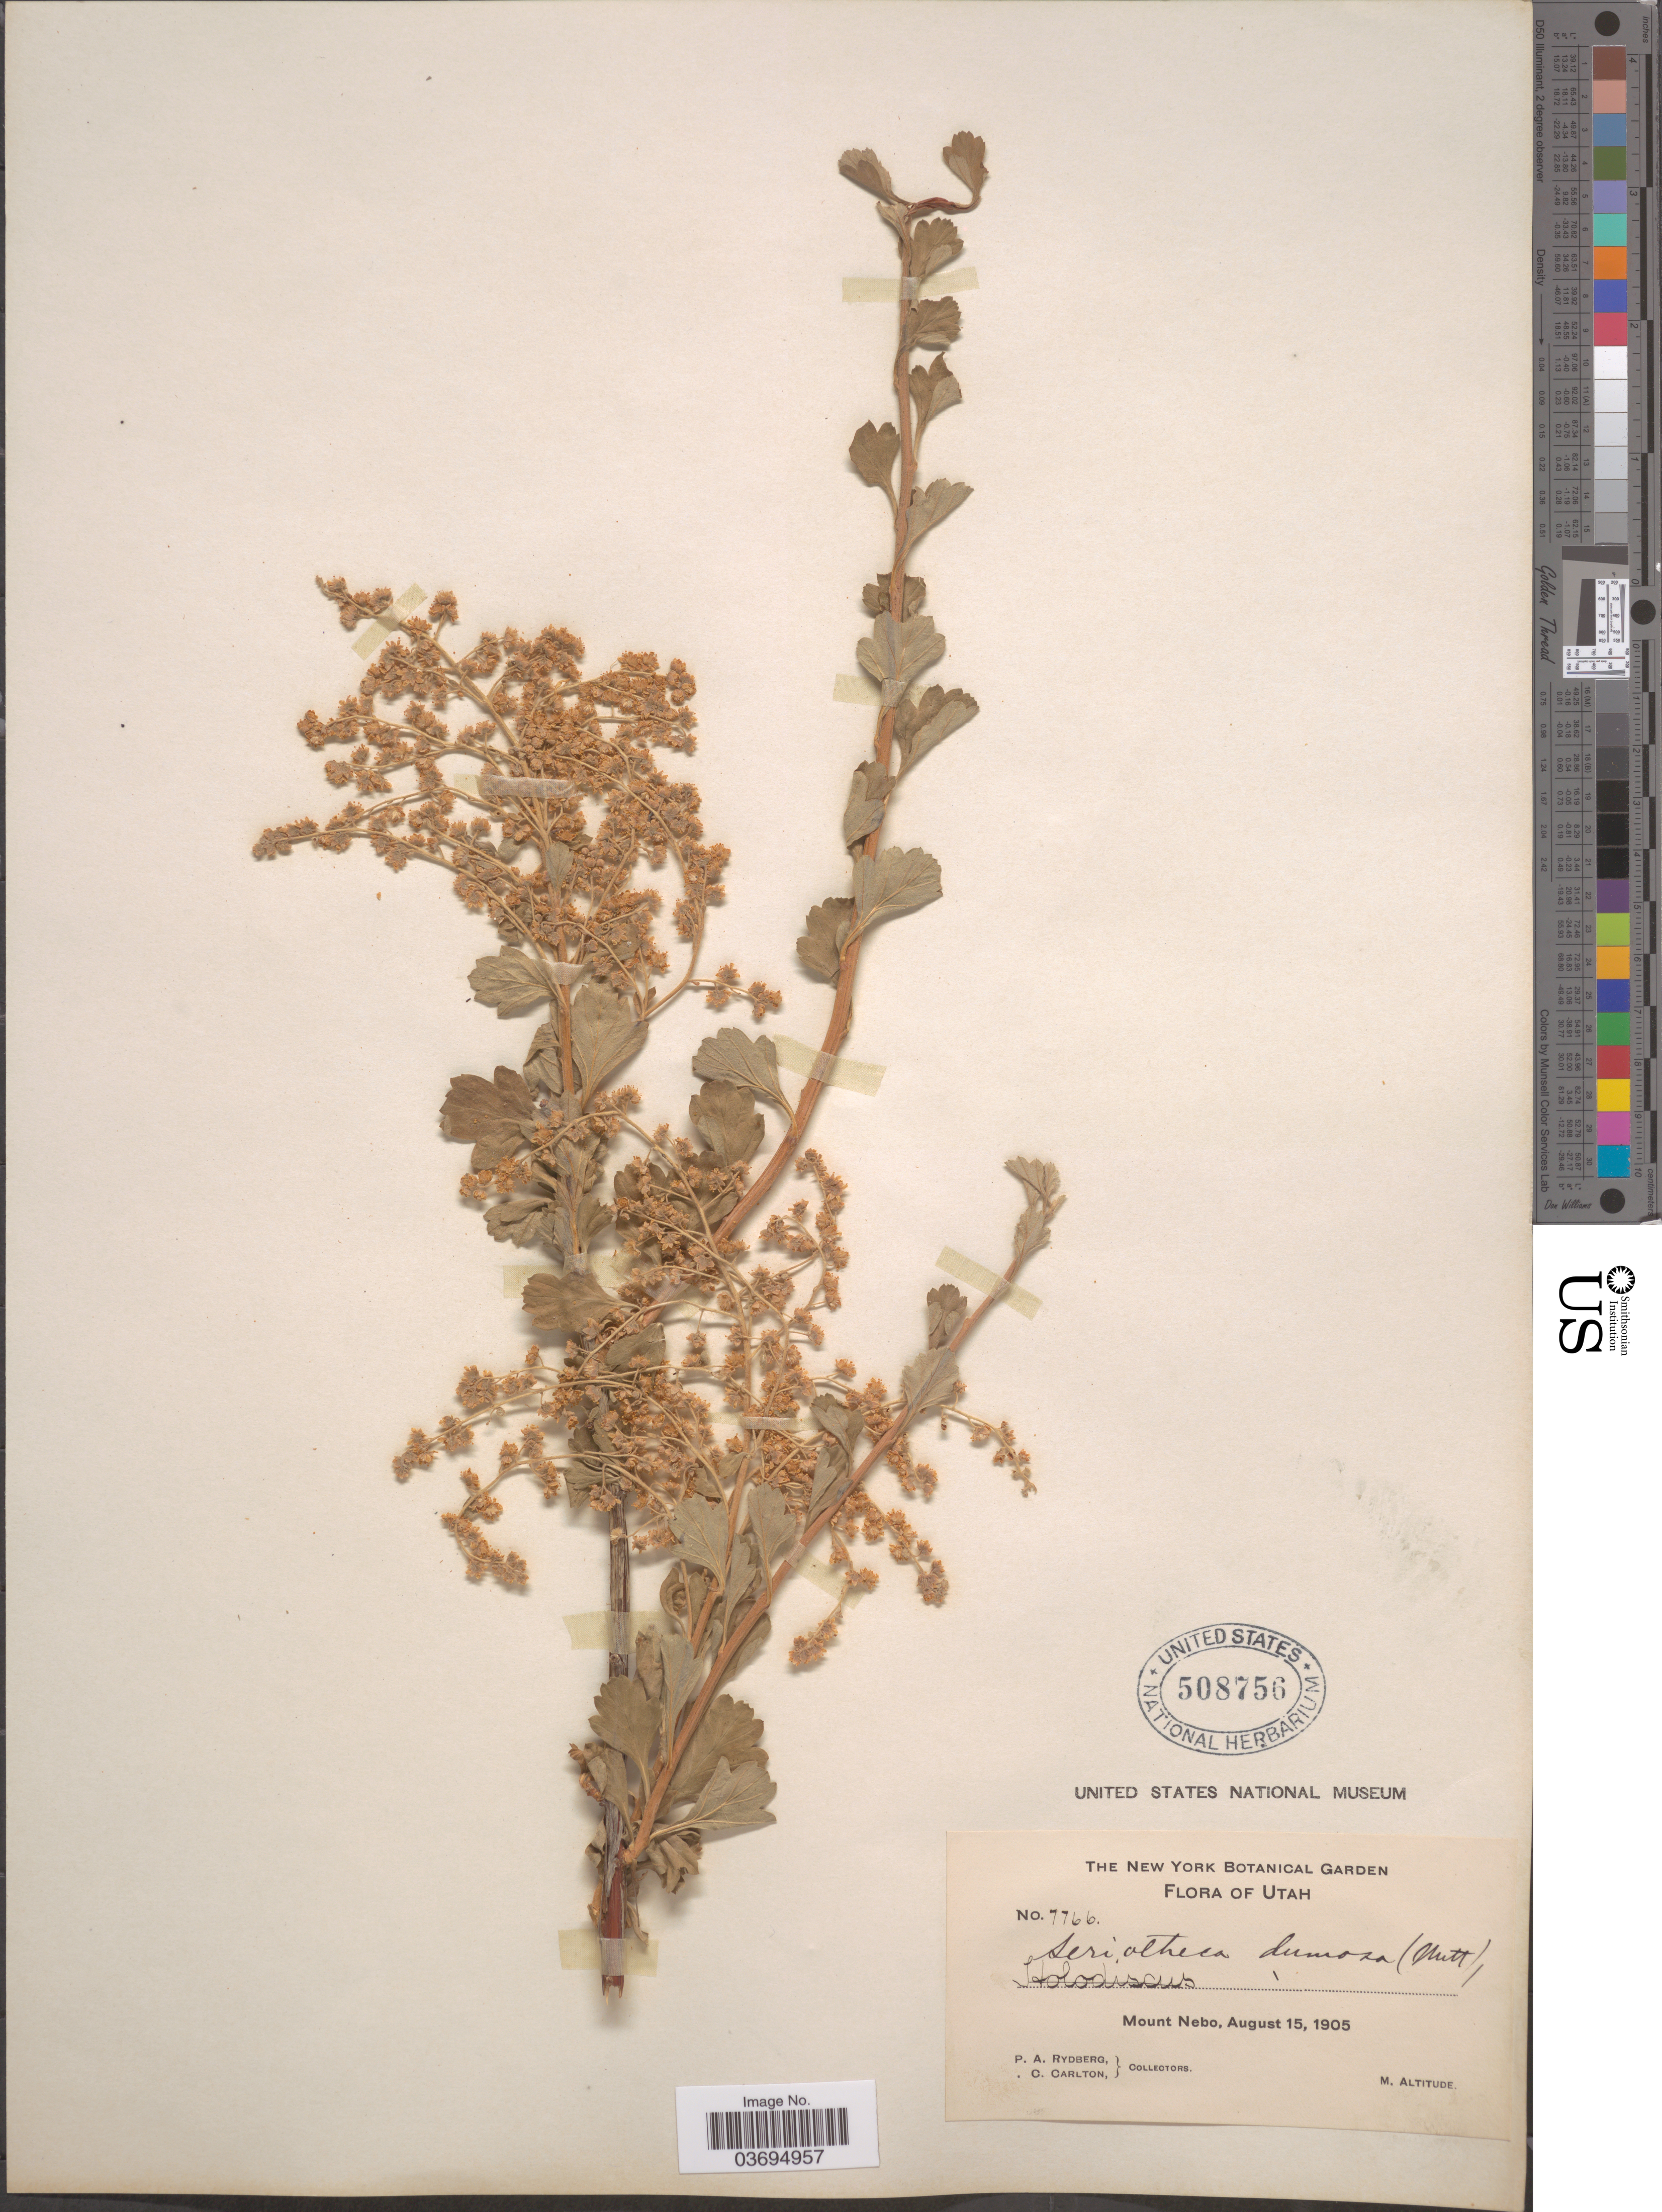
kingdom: Plantae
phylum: Tracheophyta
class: Magnoliopsida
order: Rosales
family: Rosaceae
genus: Holodiscus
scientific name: Holodiscus discolor var. dumosus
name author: Maxim. ex J.M. Coult.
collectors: P. A. Rydberg & C. Carlton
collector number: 7766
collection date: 1905-08-15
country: United States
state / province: Utah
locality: Mount Nebo.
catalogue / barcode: US 508756